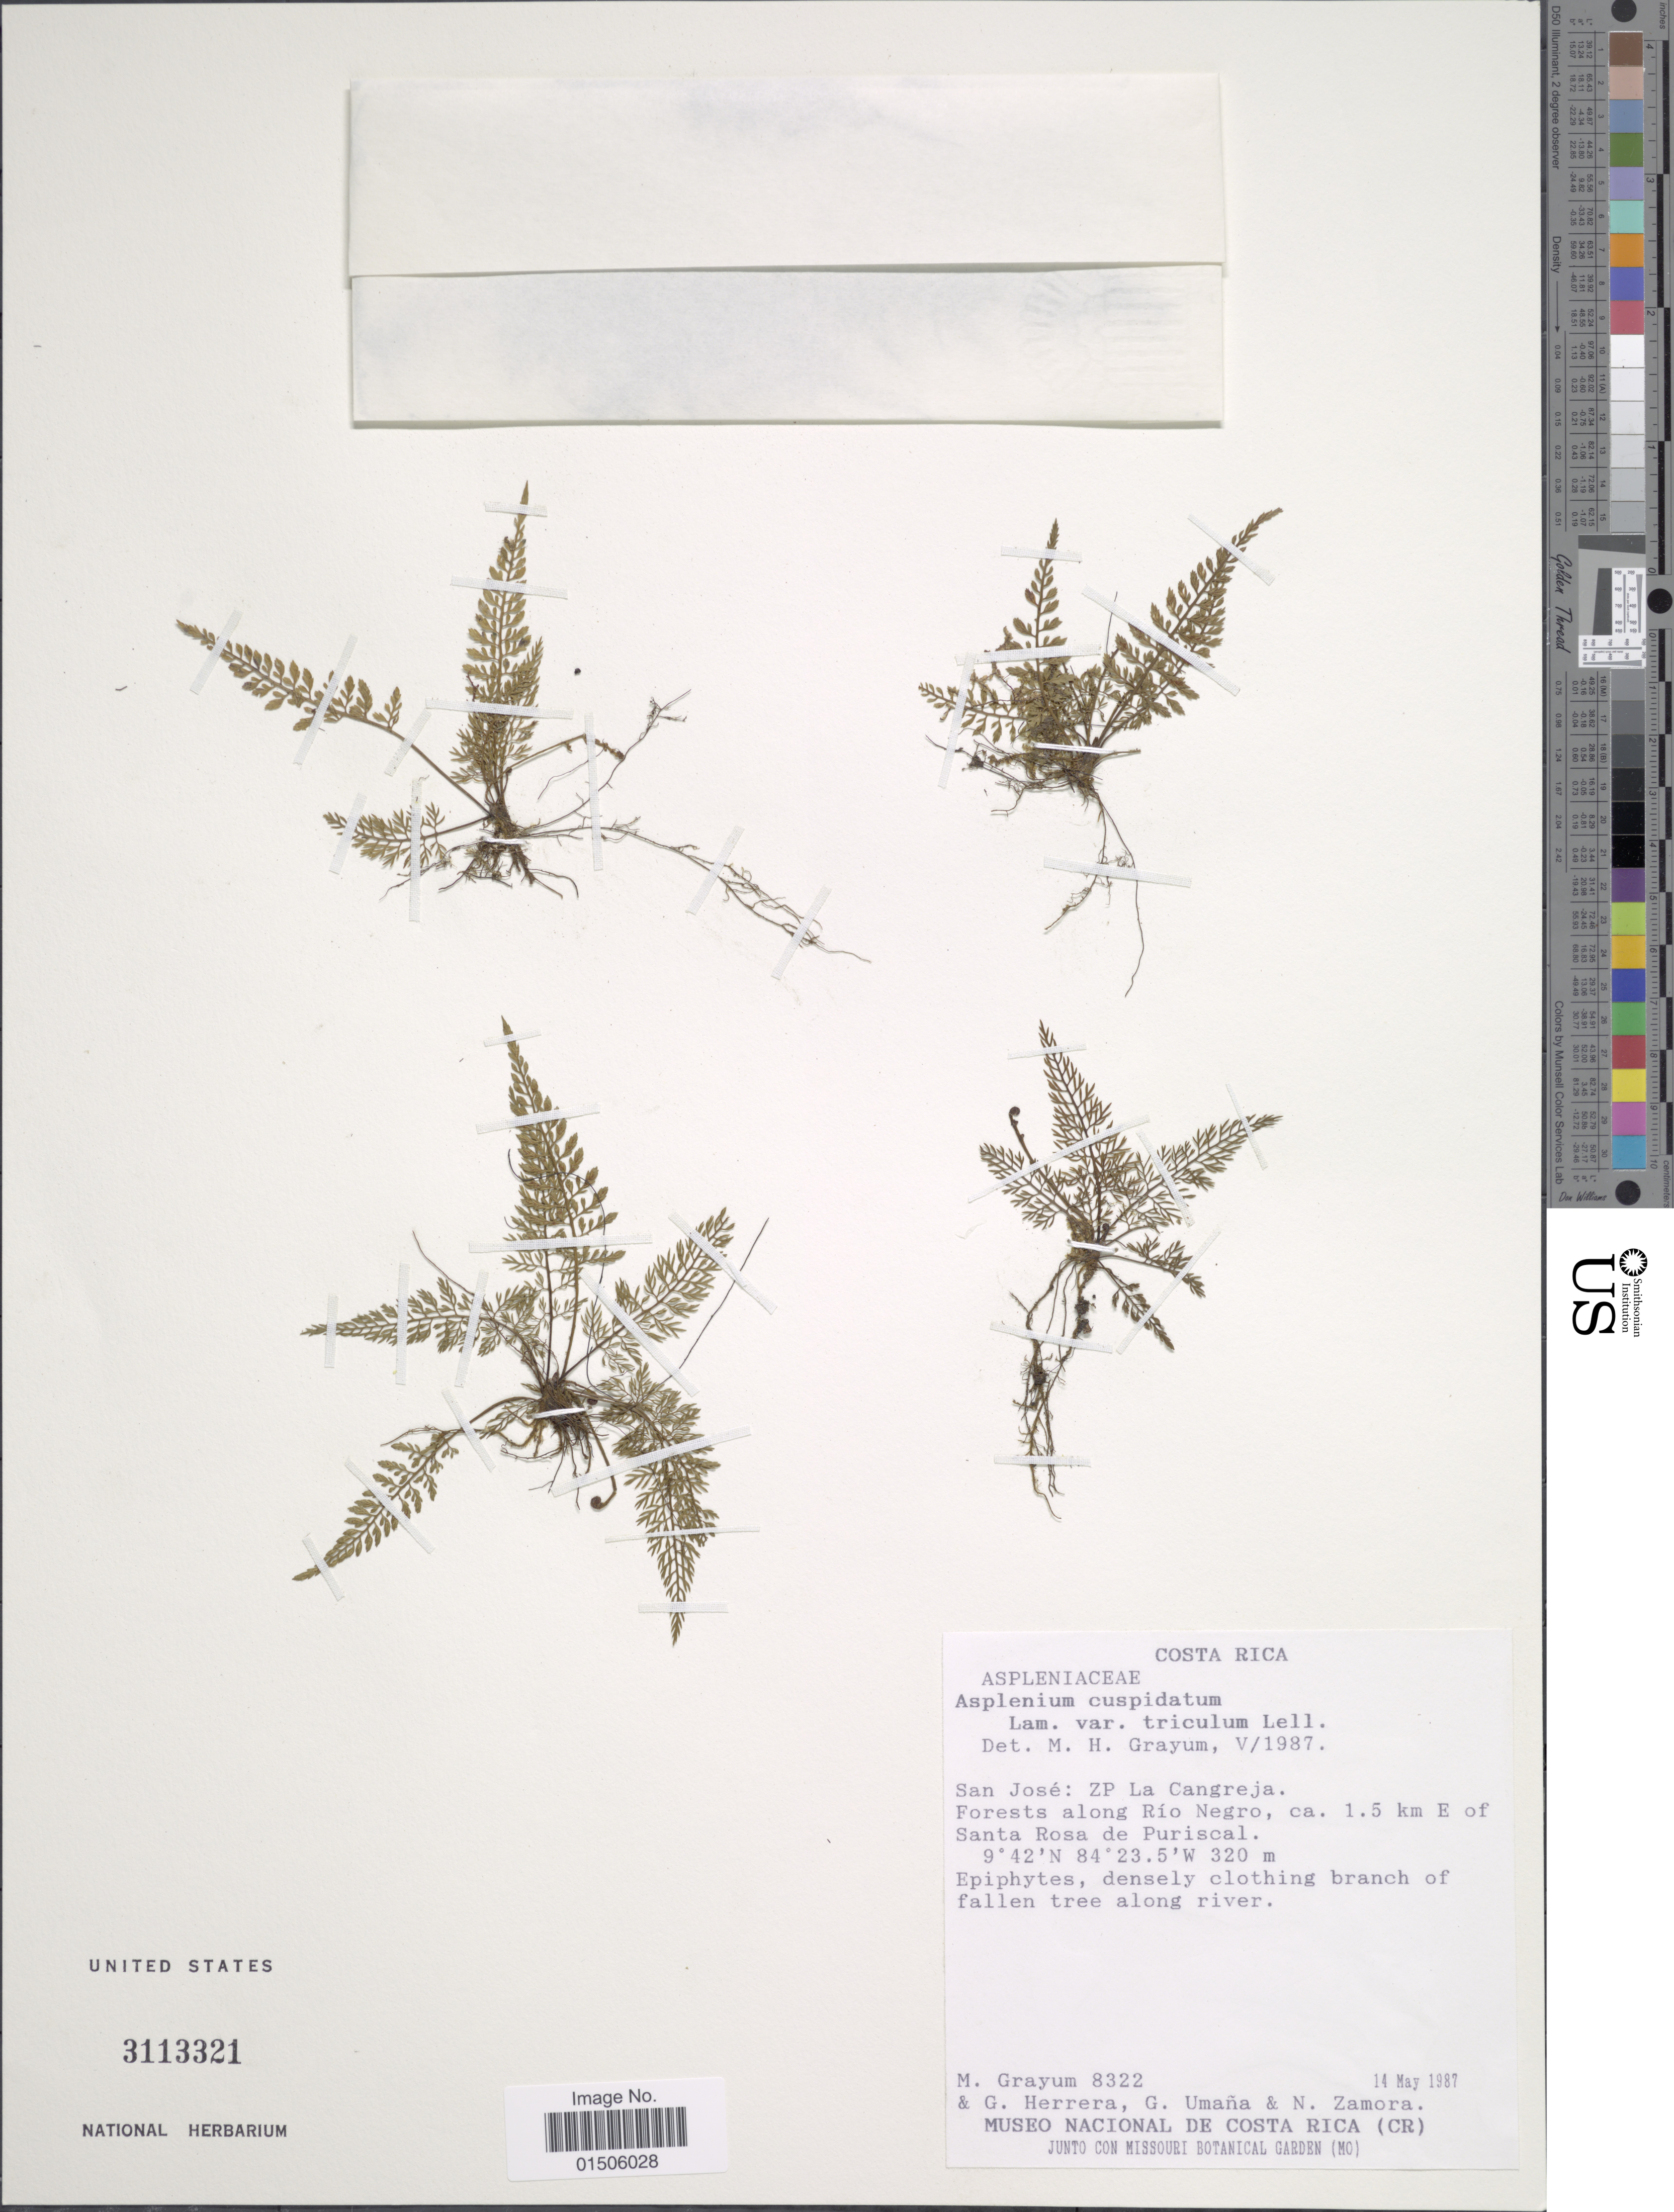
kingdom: Plantae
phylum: Tracheophyta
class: Polypodiopsida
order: Polypodiales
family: Aspleniaceae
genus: Asplenium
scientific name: Asplenium cuspidatum var. triculum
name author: Lellinger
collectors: M. H. Grayum, G. Herrera, G. Umana & N. Zamora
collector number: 8322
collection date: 1987-05-14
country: Costa Rica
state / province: San José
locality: ZP la Cangreja. Forests along Rio Negro, ca. 1.5 km E of Santa Rosa de Puriscal.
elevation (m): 320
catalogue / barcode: US 3113321